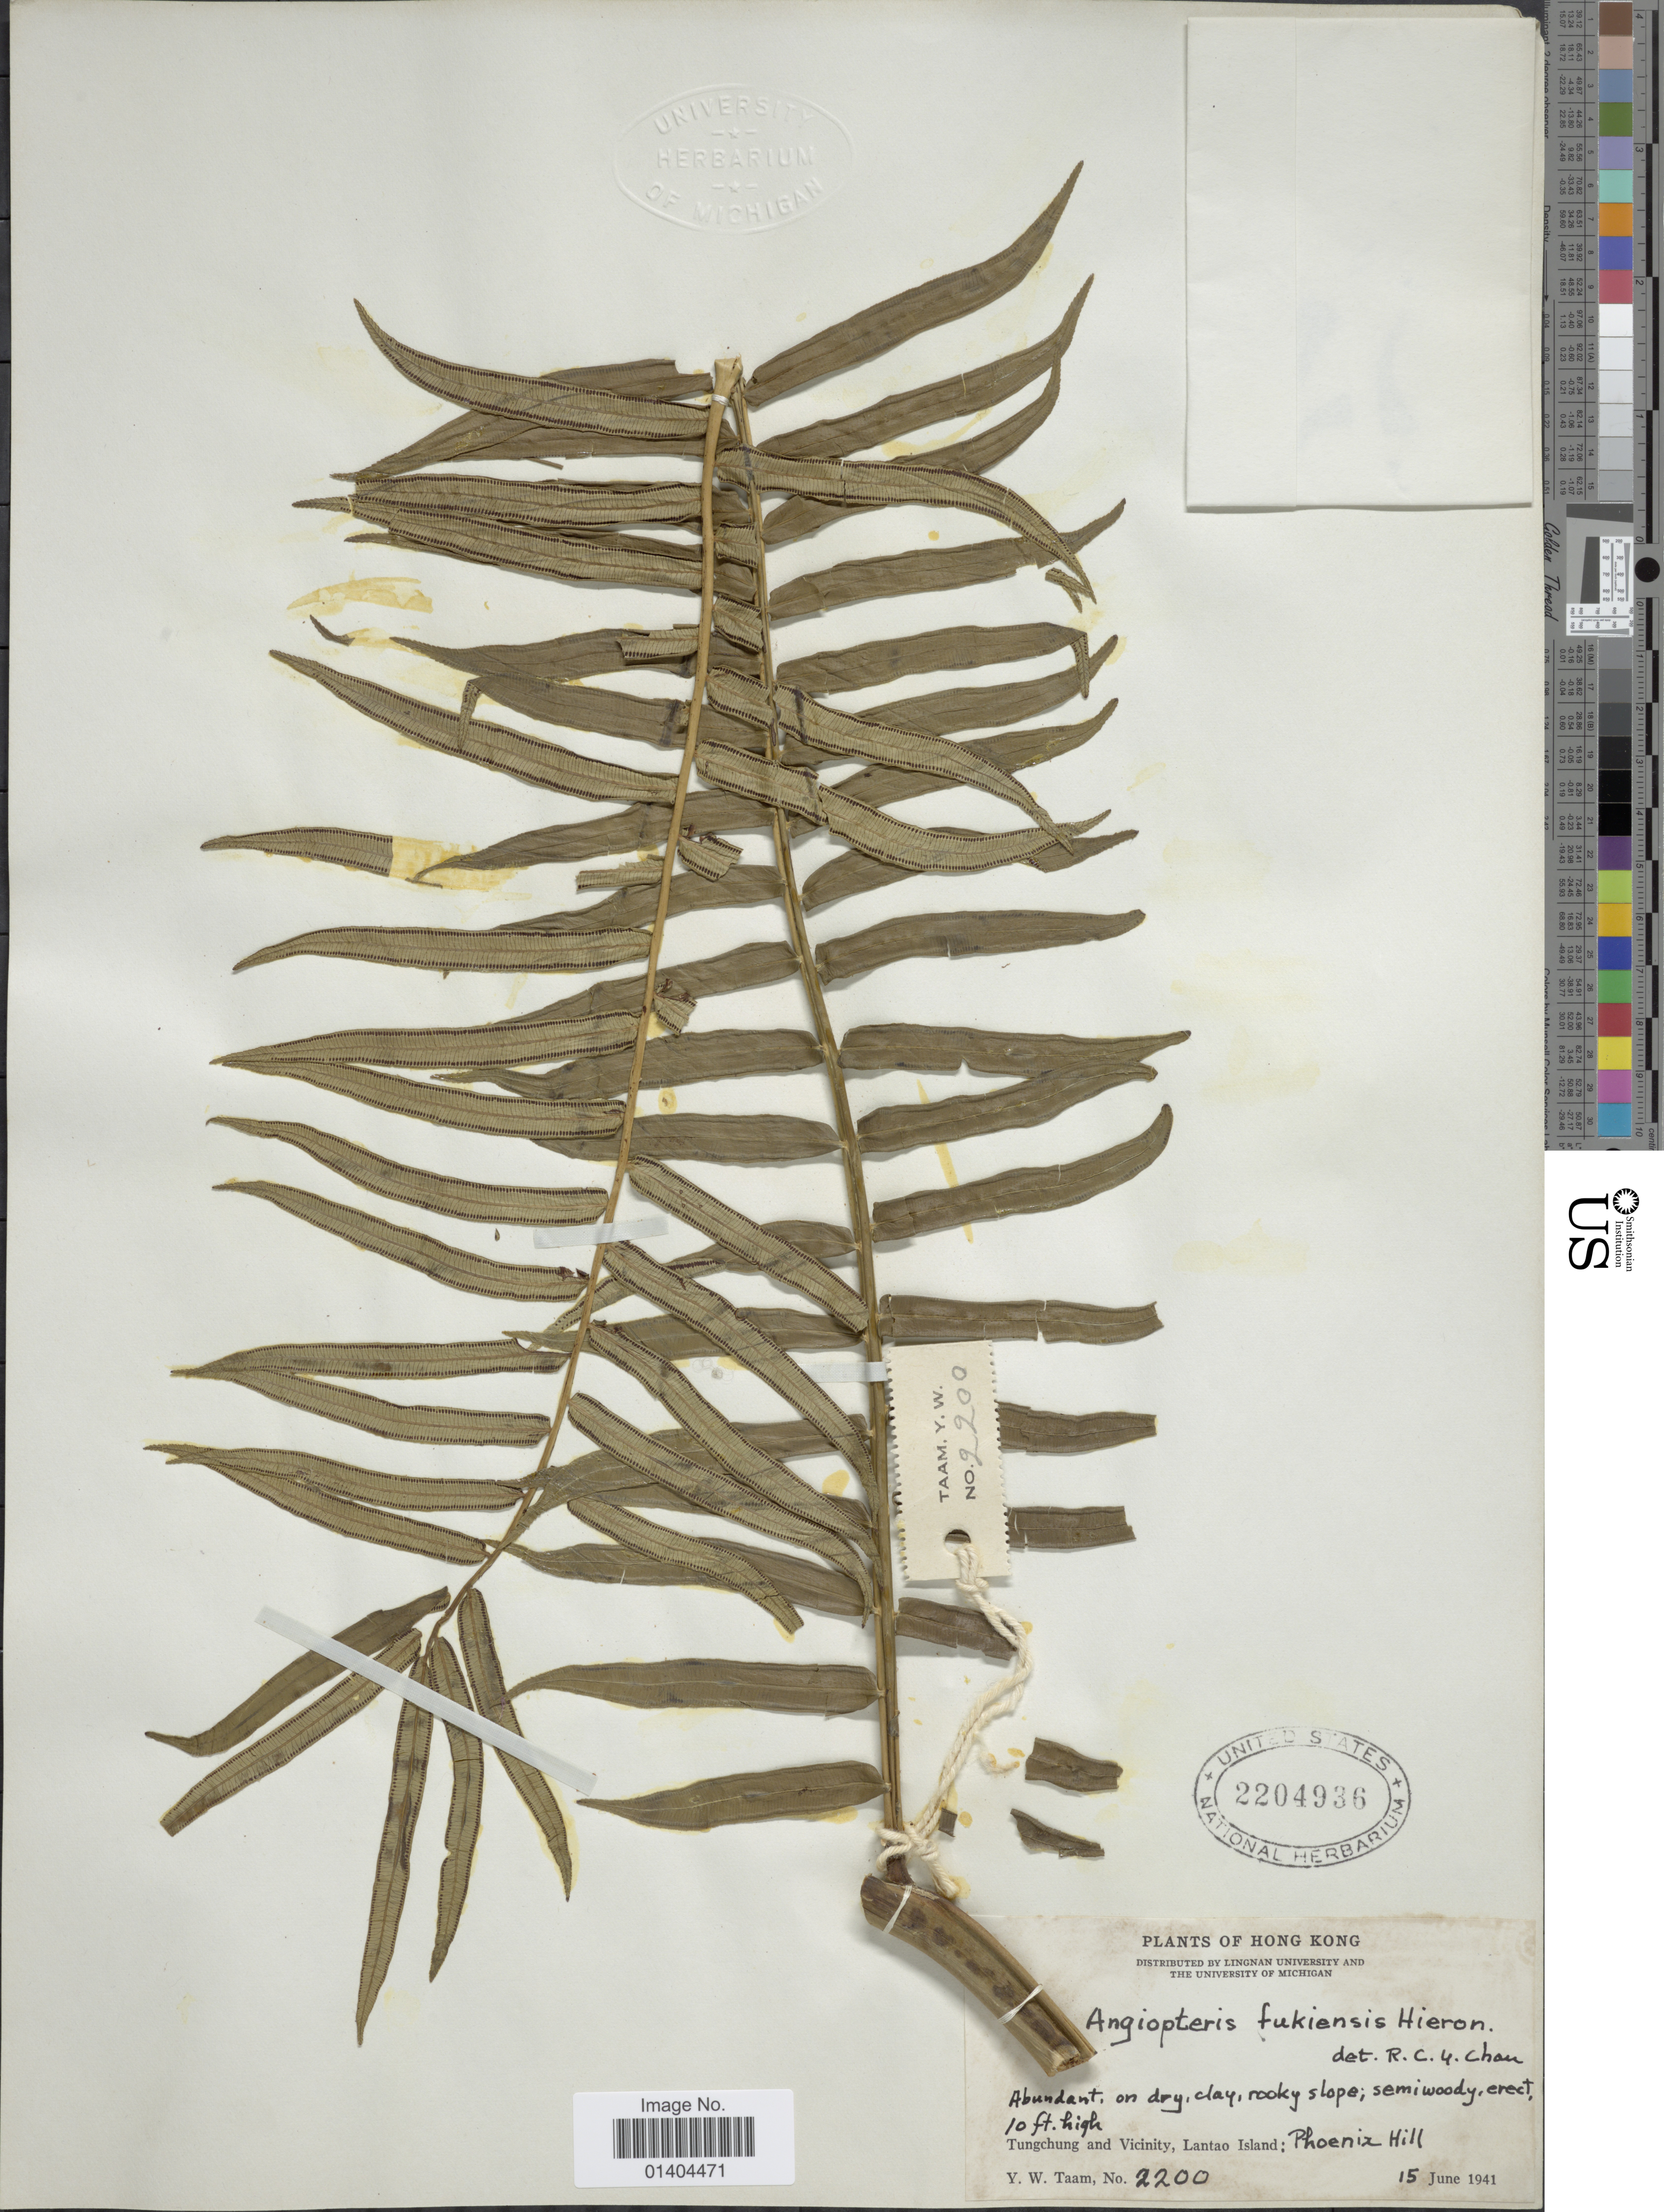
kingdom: Plantae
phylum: Tracheophyta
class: Polypodiopsida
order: Marattiales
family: Marattiaceae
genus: Angiopteris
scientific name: Angiopteris fokiensis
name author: Hieron.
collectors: Y. W. Taam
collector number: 2200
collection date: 1941-06-15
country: China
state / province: Hong Kong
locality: Tungchung and vicinity, Lantao Islands: Phoenix Hill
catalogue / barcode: US 2204936